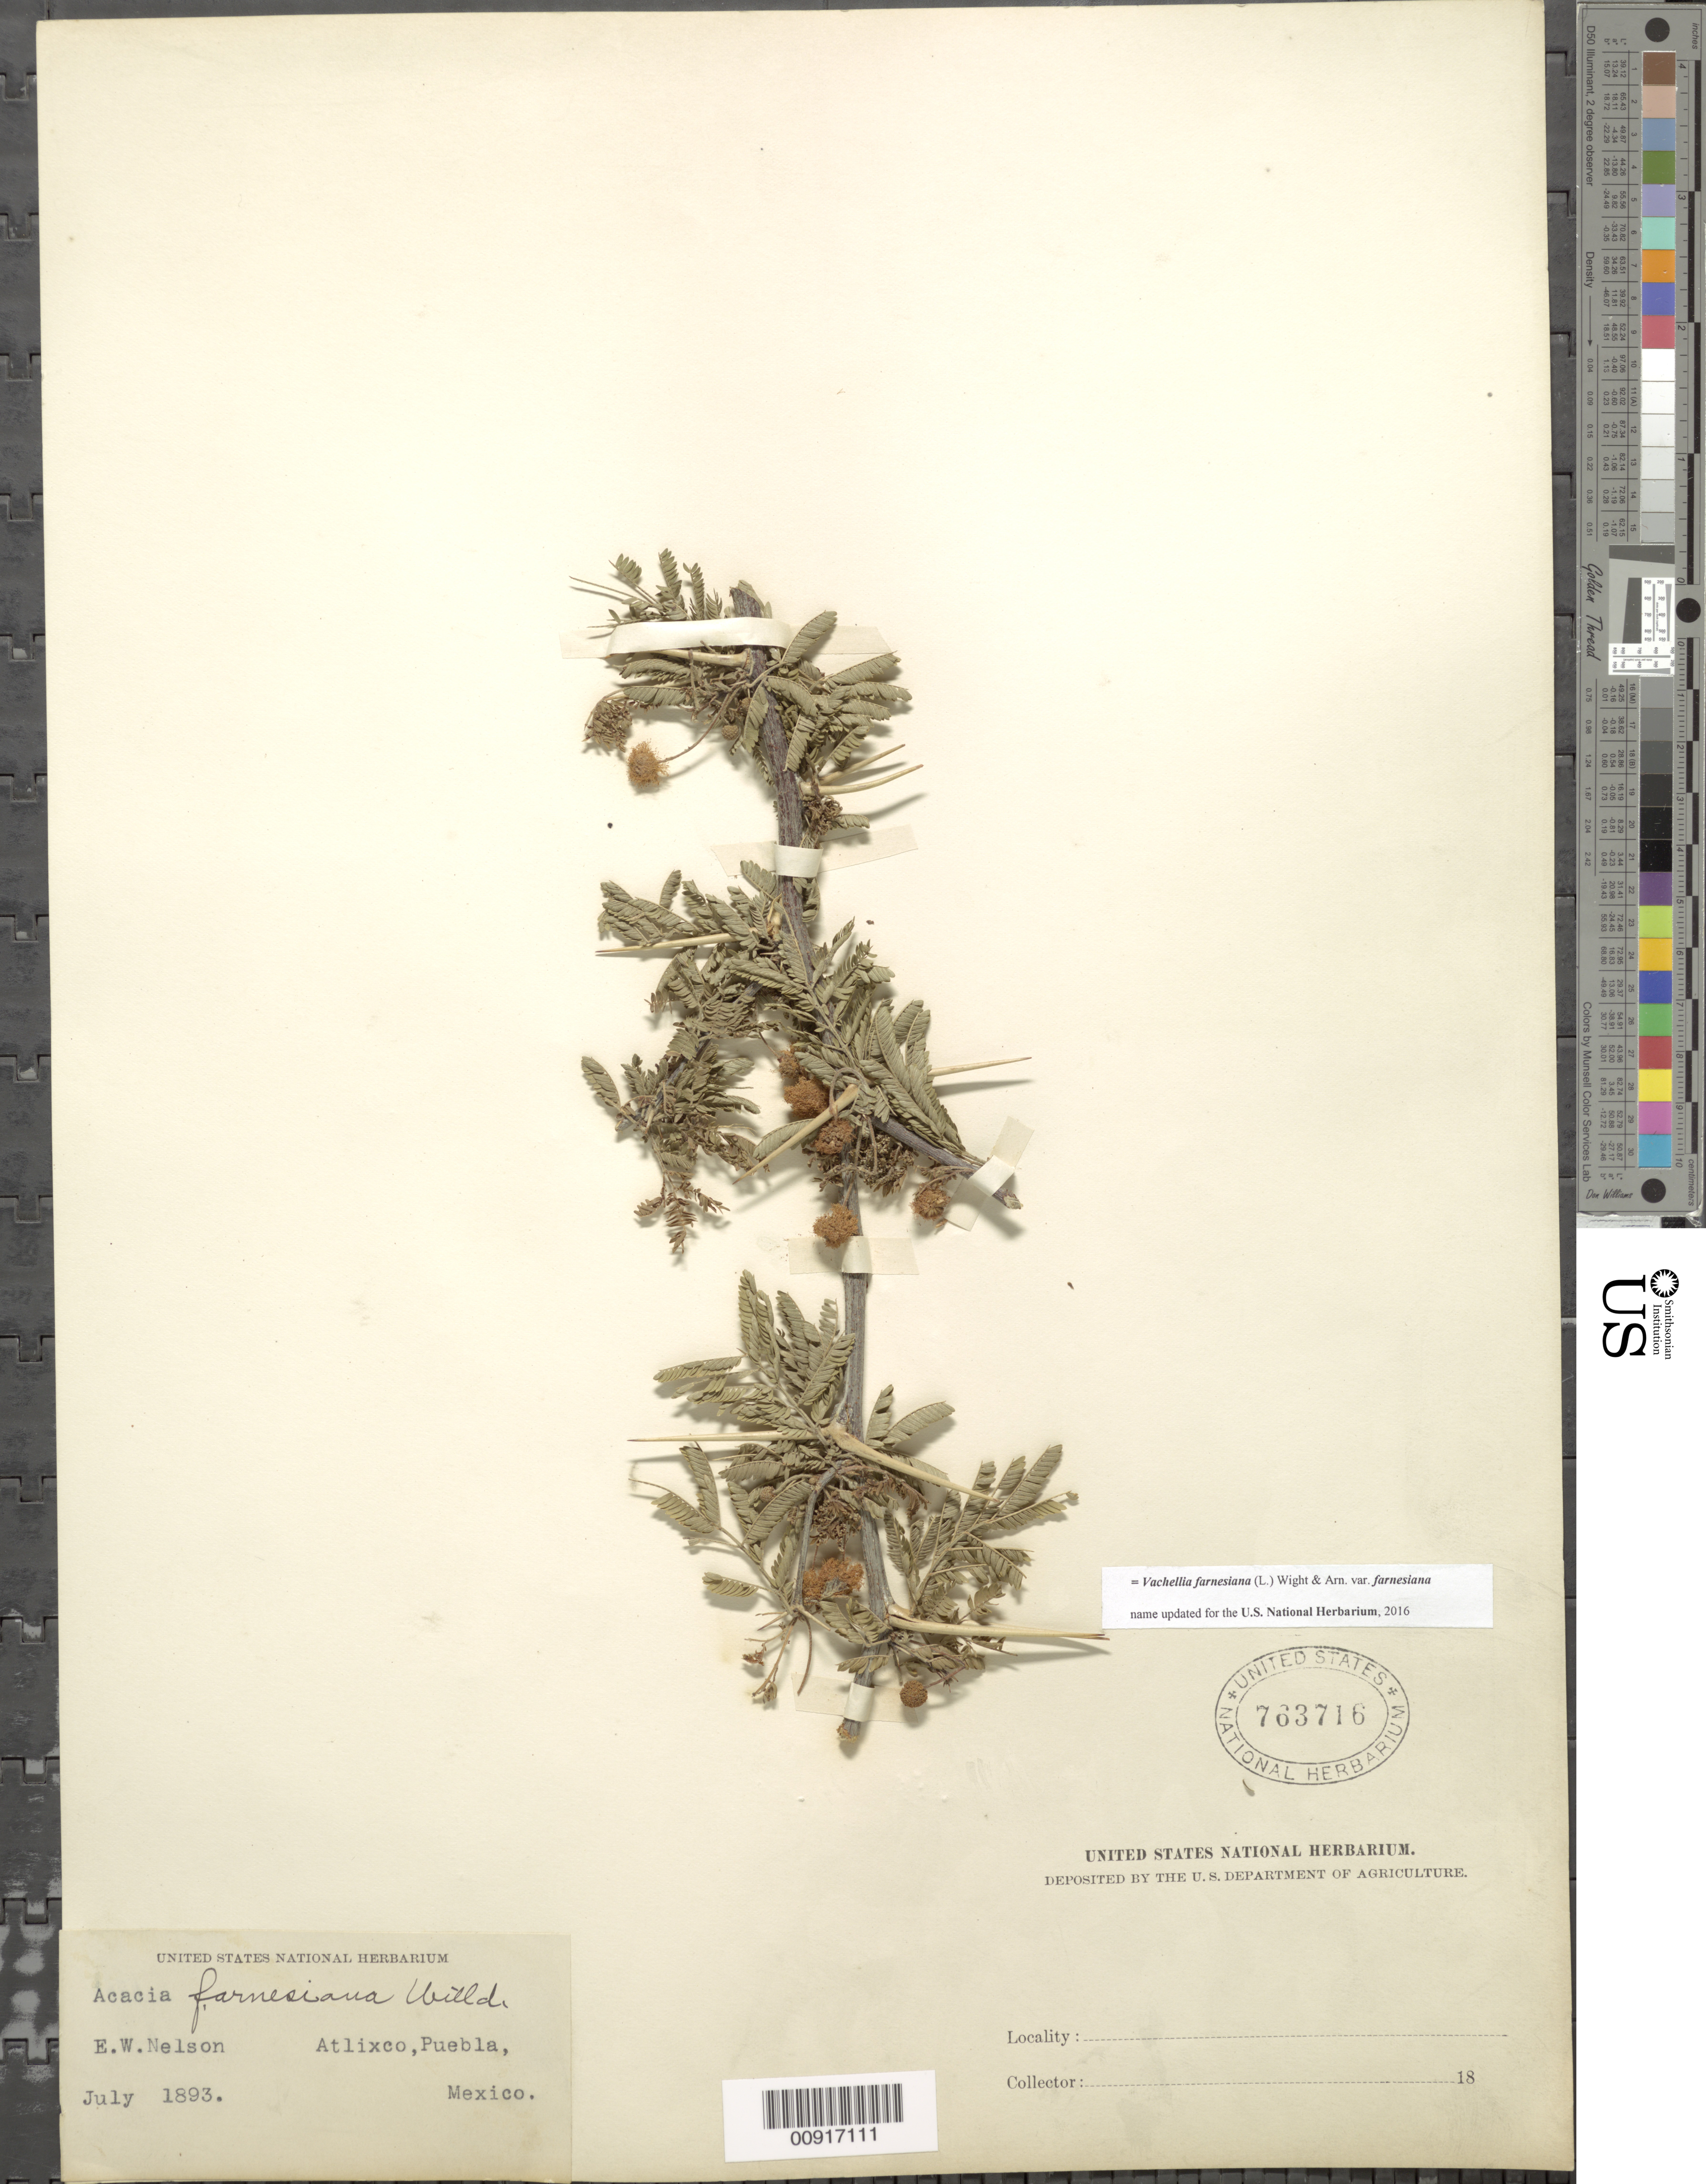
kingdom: Plantae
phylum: Tracheophyta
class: Magnoliopsida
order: Fabales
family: Fabaceae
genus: Vachellia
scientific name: Vachellia farnesiana var. farnesiana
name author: (L.) Wight & Arn.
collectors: E. W. Nelson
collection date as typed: Jul 1893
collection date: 1893-07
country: Mexico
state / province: Puebla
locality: Atlixco, Puebla.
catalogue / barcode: US 763716